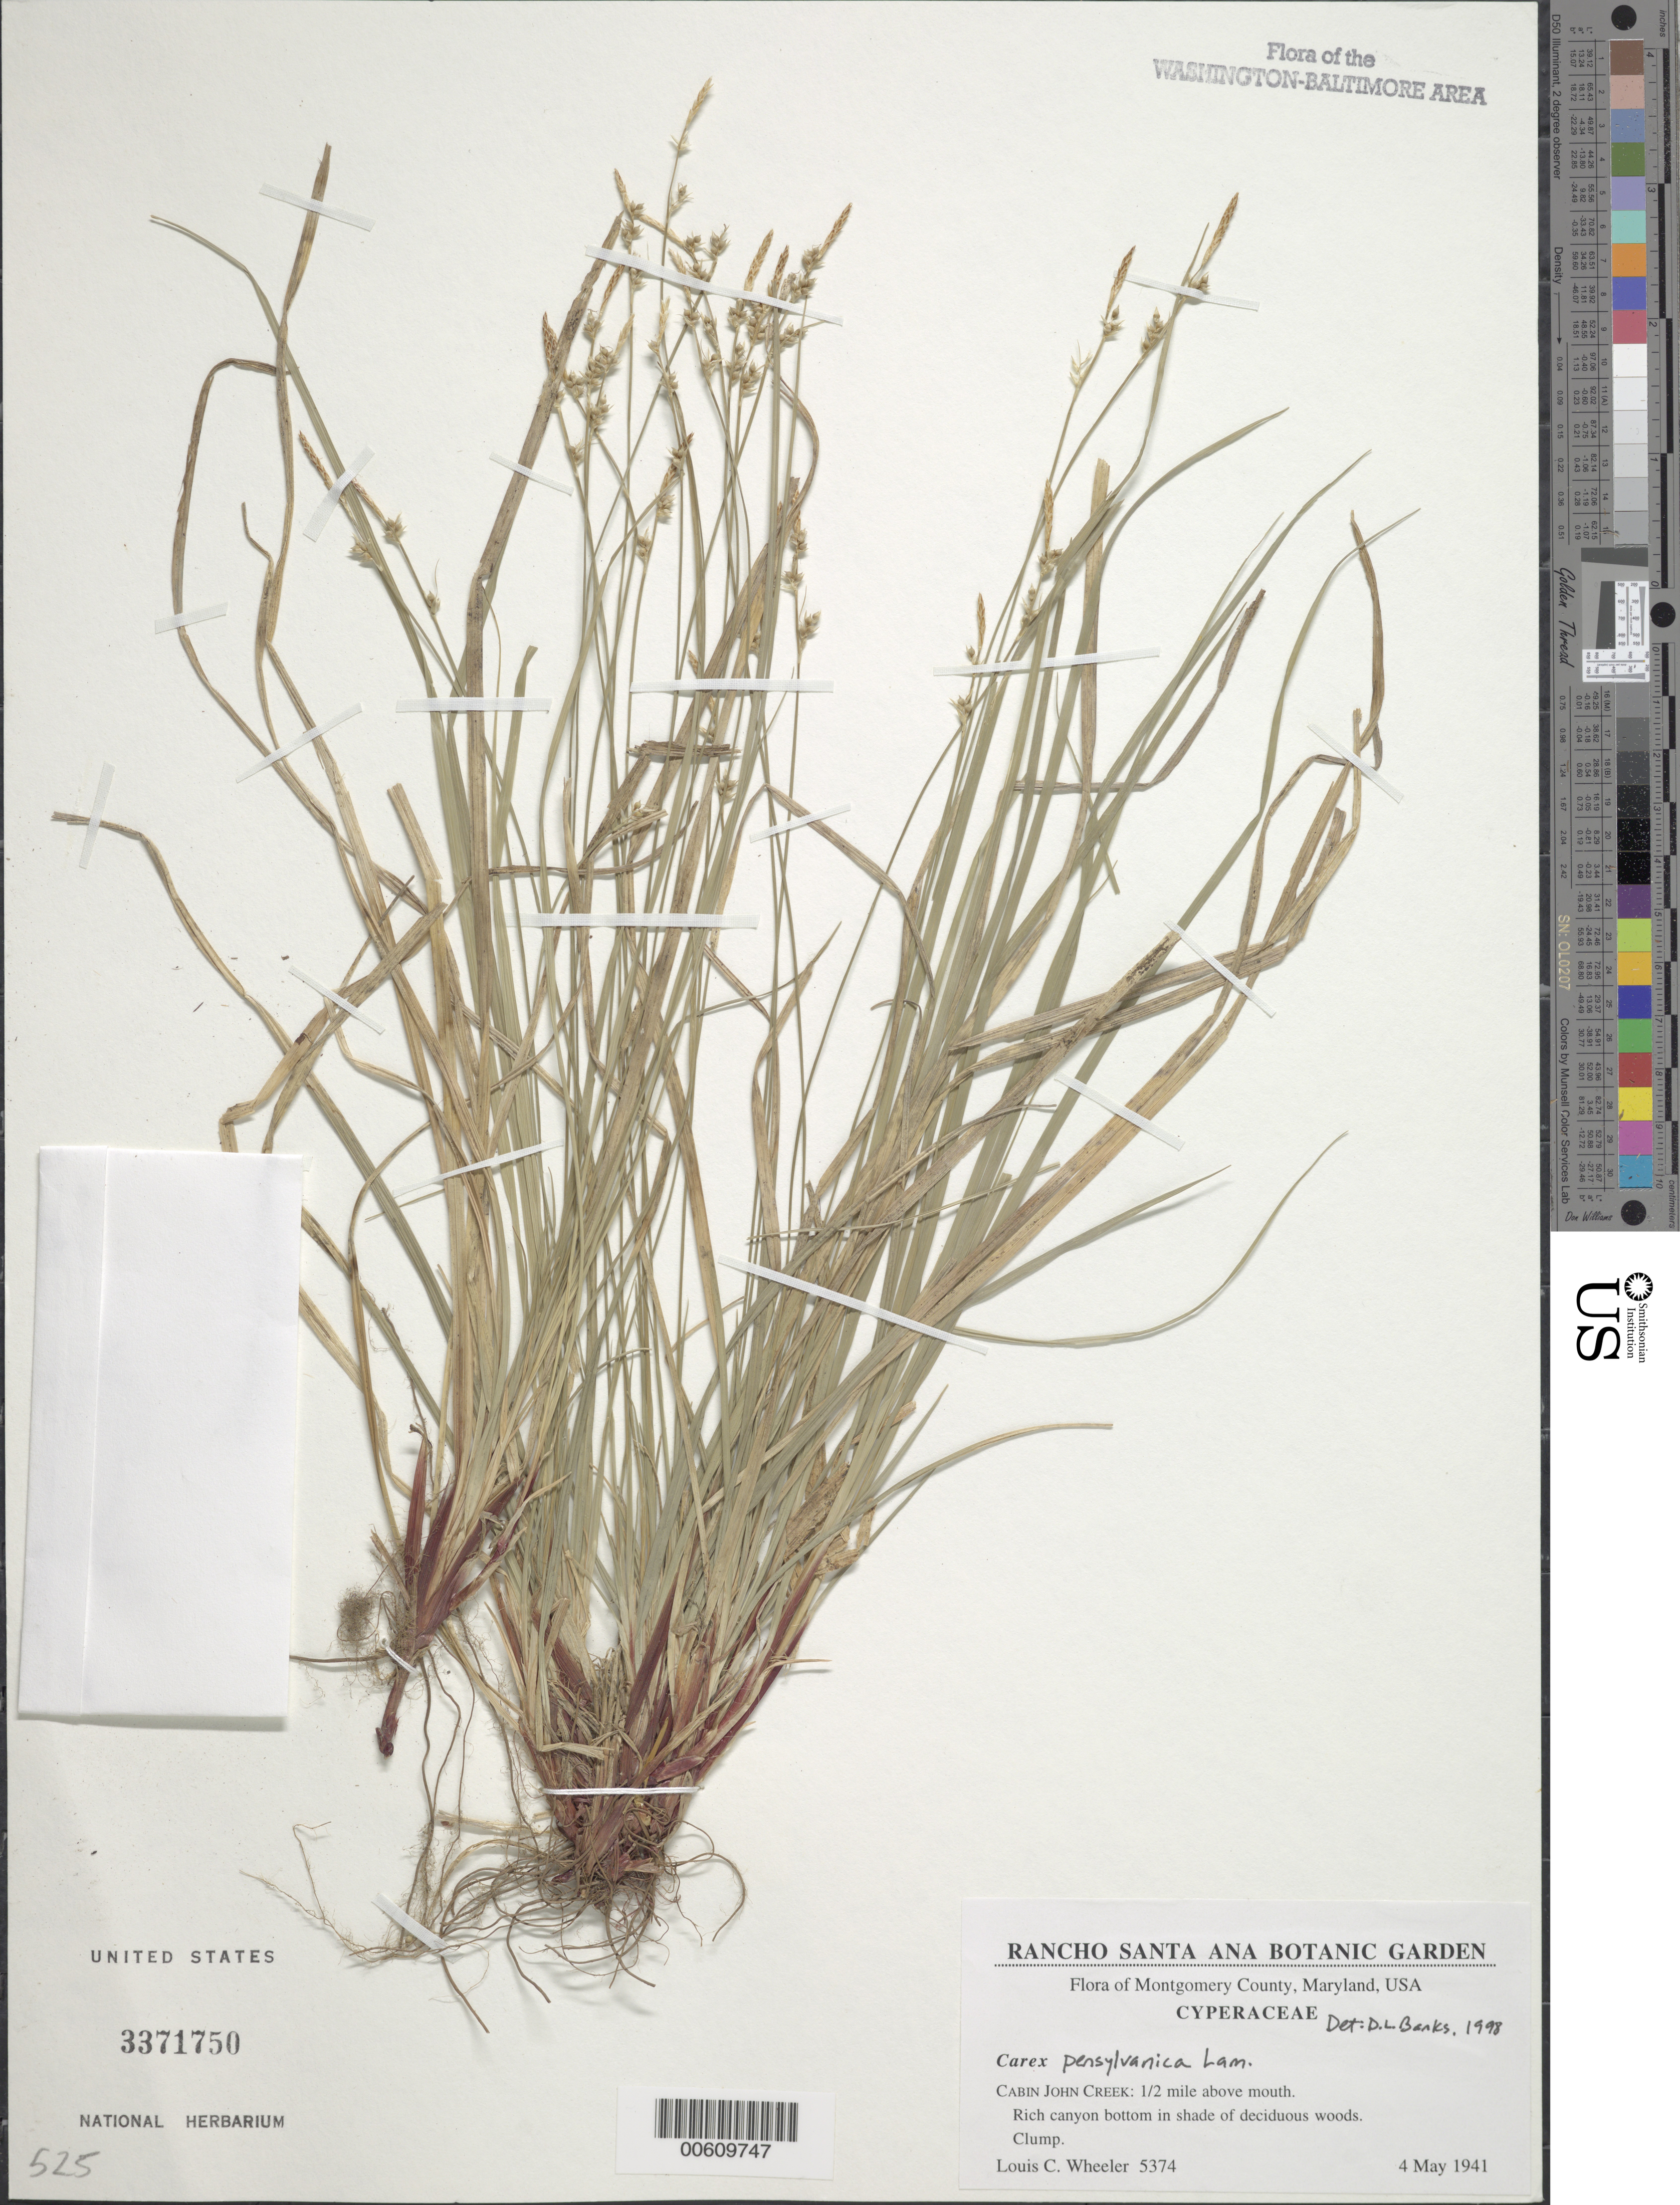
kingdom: Plantae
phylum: Tracheophyta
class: Liliopsida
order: Poales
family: Cyperaceae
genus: Carex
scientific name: Carex pensylvanica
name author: Lam.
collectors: L. C. Wheeler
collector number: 5374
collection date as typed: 04 May 1941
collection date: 1941-05-04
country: United States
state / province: Maryland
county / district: Montgomery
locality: Cabin John Creek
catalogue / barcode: US 3371750